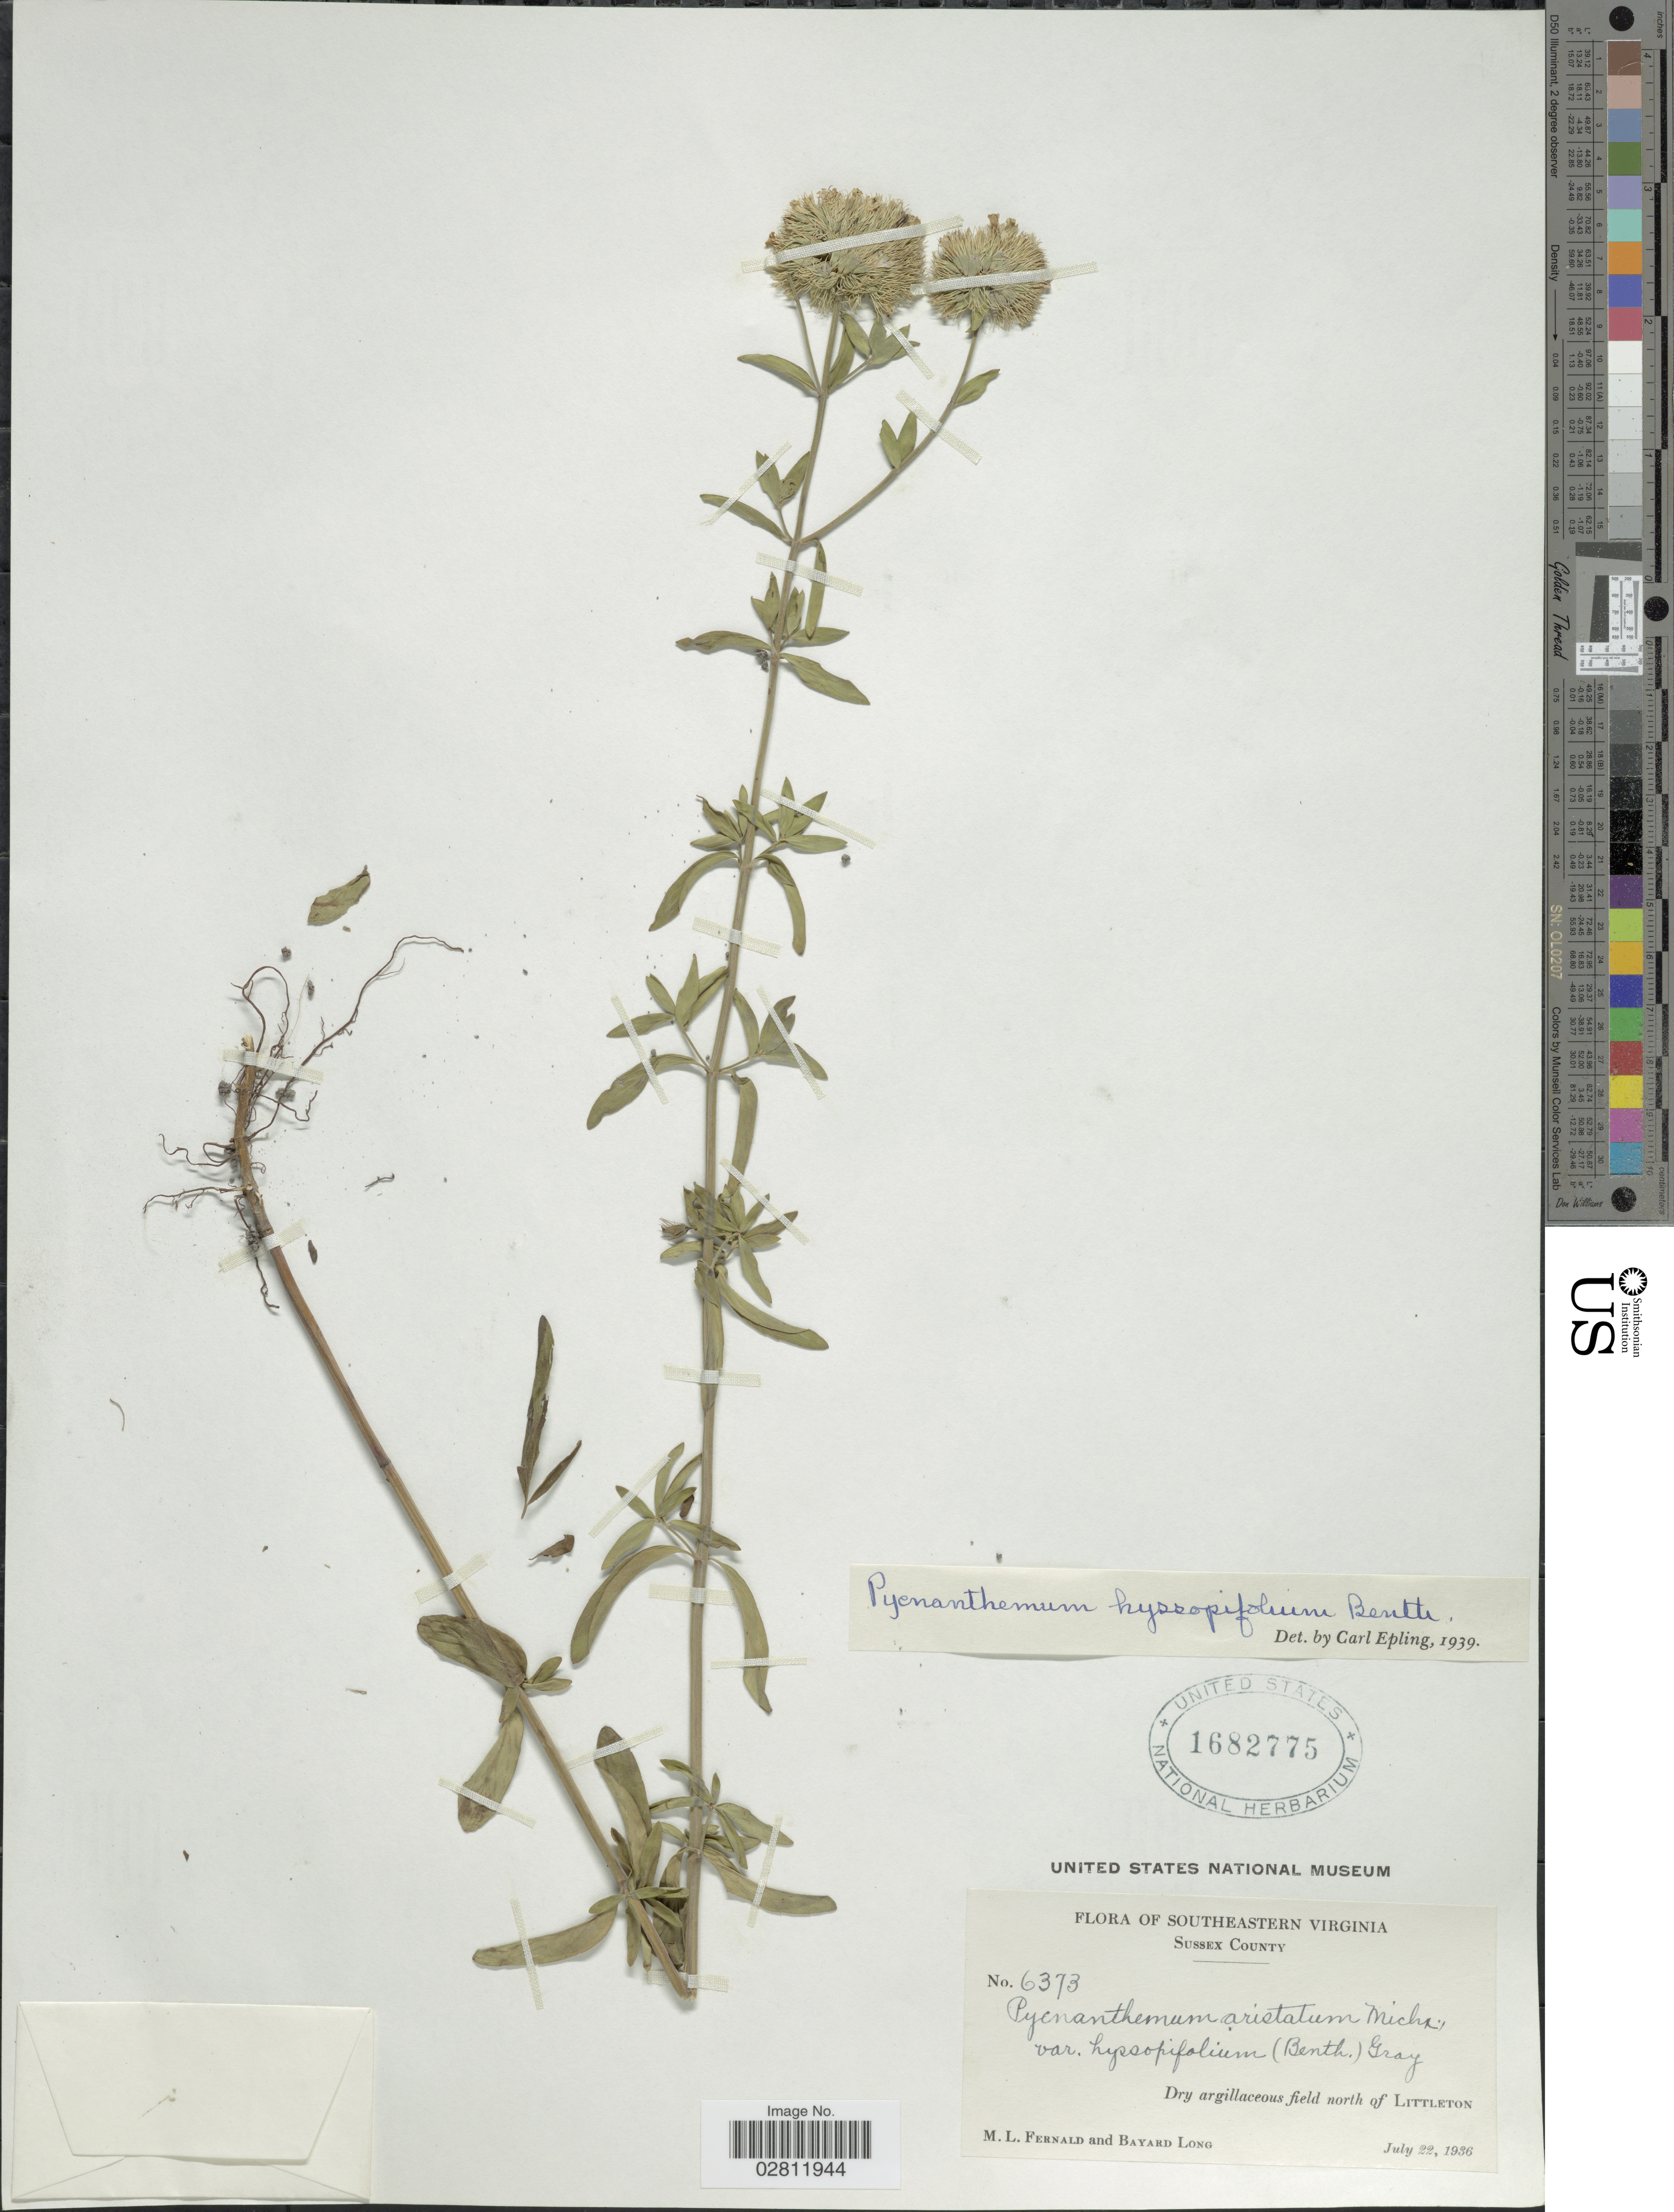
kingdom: Plantae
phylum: Tracheophyta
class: Magnoliopsida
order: Lamiales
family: Lamiaceae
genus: Pycnanthemum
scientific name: Pycnanthemum flexuosum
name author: (Walter) Britton, Stearns & Poggenb.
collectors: M. L. Fernald & B. Long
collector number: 6373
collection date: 1936-07-22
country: United States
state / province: Virginia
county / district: Sussex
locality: Southeastern Virginia. Sussex County. Dry argillaceous field north of Littleton.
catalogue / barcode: US 1682775